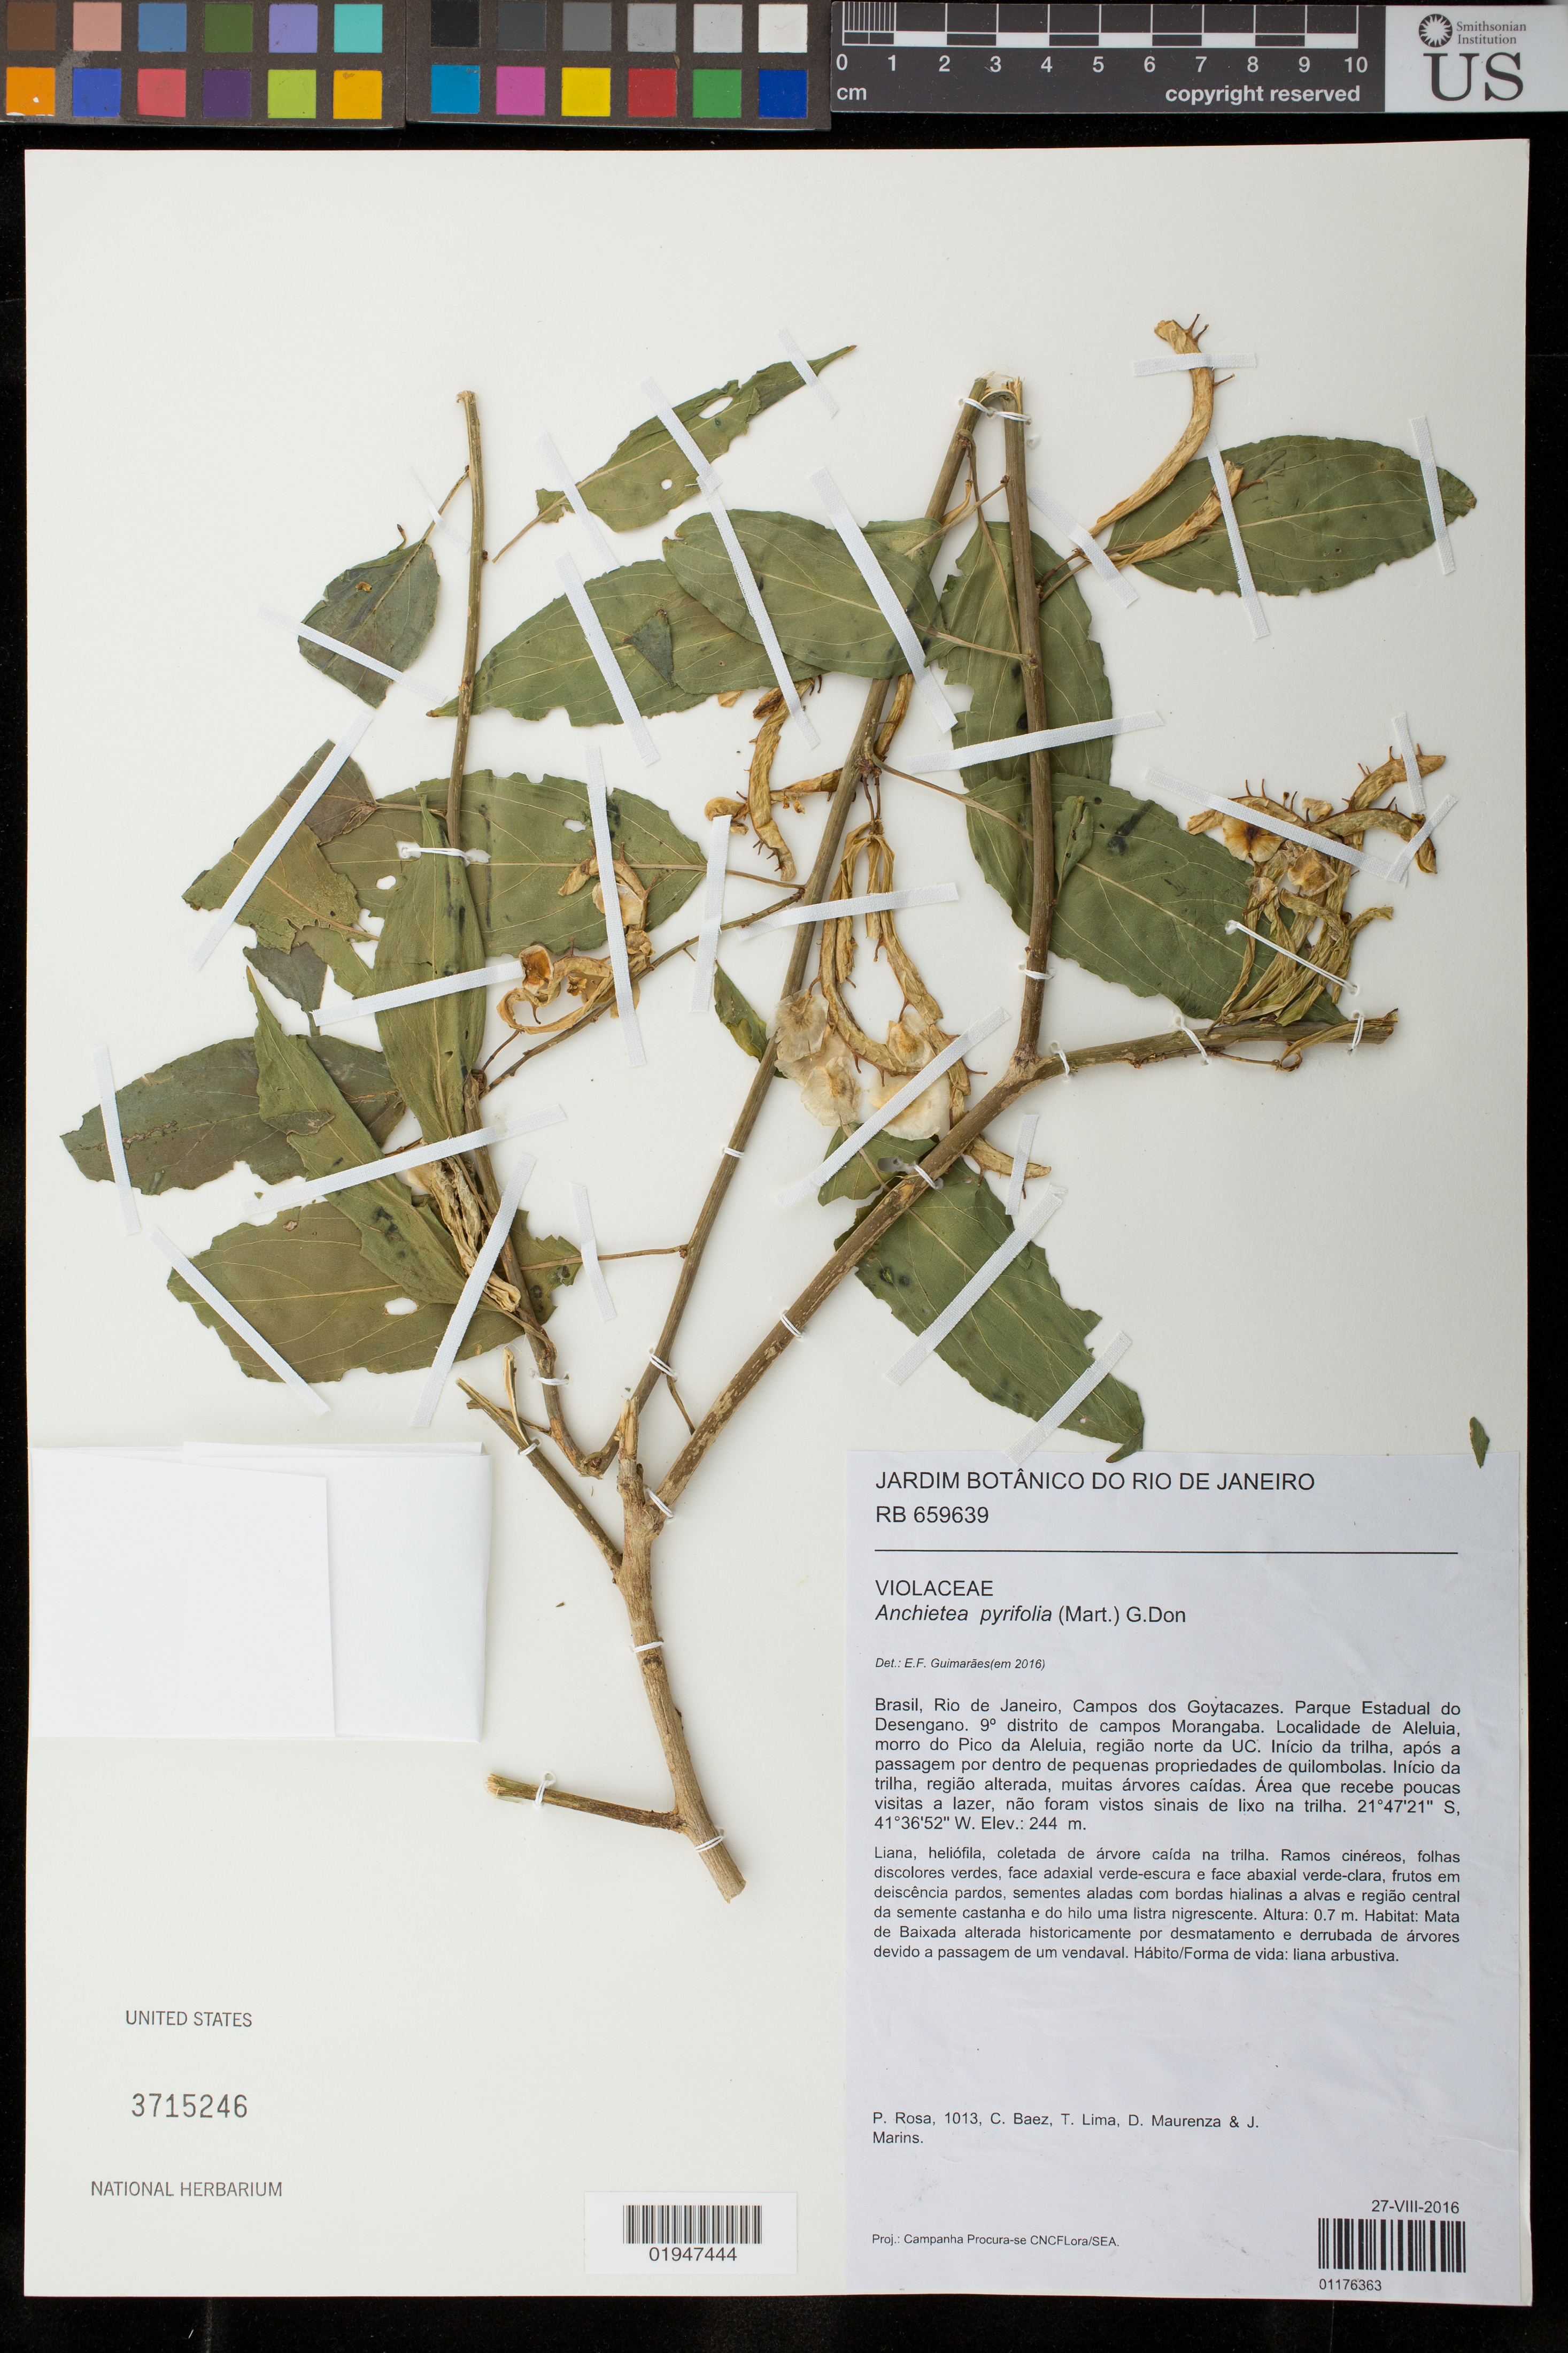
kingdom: Plantae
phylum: Tracheophyta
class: Magnoliopsida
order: Malpighiales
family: Violaceae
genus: Anchietea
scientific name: Anchietea pyrifolia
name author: (Mart.) G. Don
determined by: Baez, C.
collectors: P. Rosa, C. Baez, T. Lima, D. Maurenza & J. Marins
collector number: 1013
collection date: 2016-08-28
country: Brazil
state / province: Rio de Janeiro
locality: Campos dos Goytacazes. Parque Estadual do Desengano. 9° distriot de campos Morangaba. Localidade de Aleluia morro do Pico da Aleluia, região norte da UC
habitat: Mata de Baixada alterada historicamente por desmatamento e derrubada de árvores devido a passagem de um vendaval. Hábito/Forma de vida: liana arbustiva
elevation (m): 244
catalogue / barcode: US 3715246